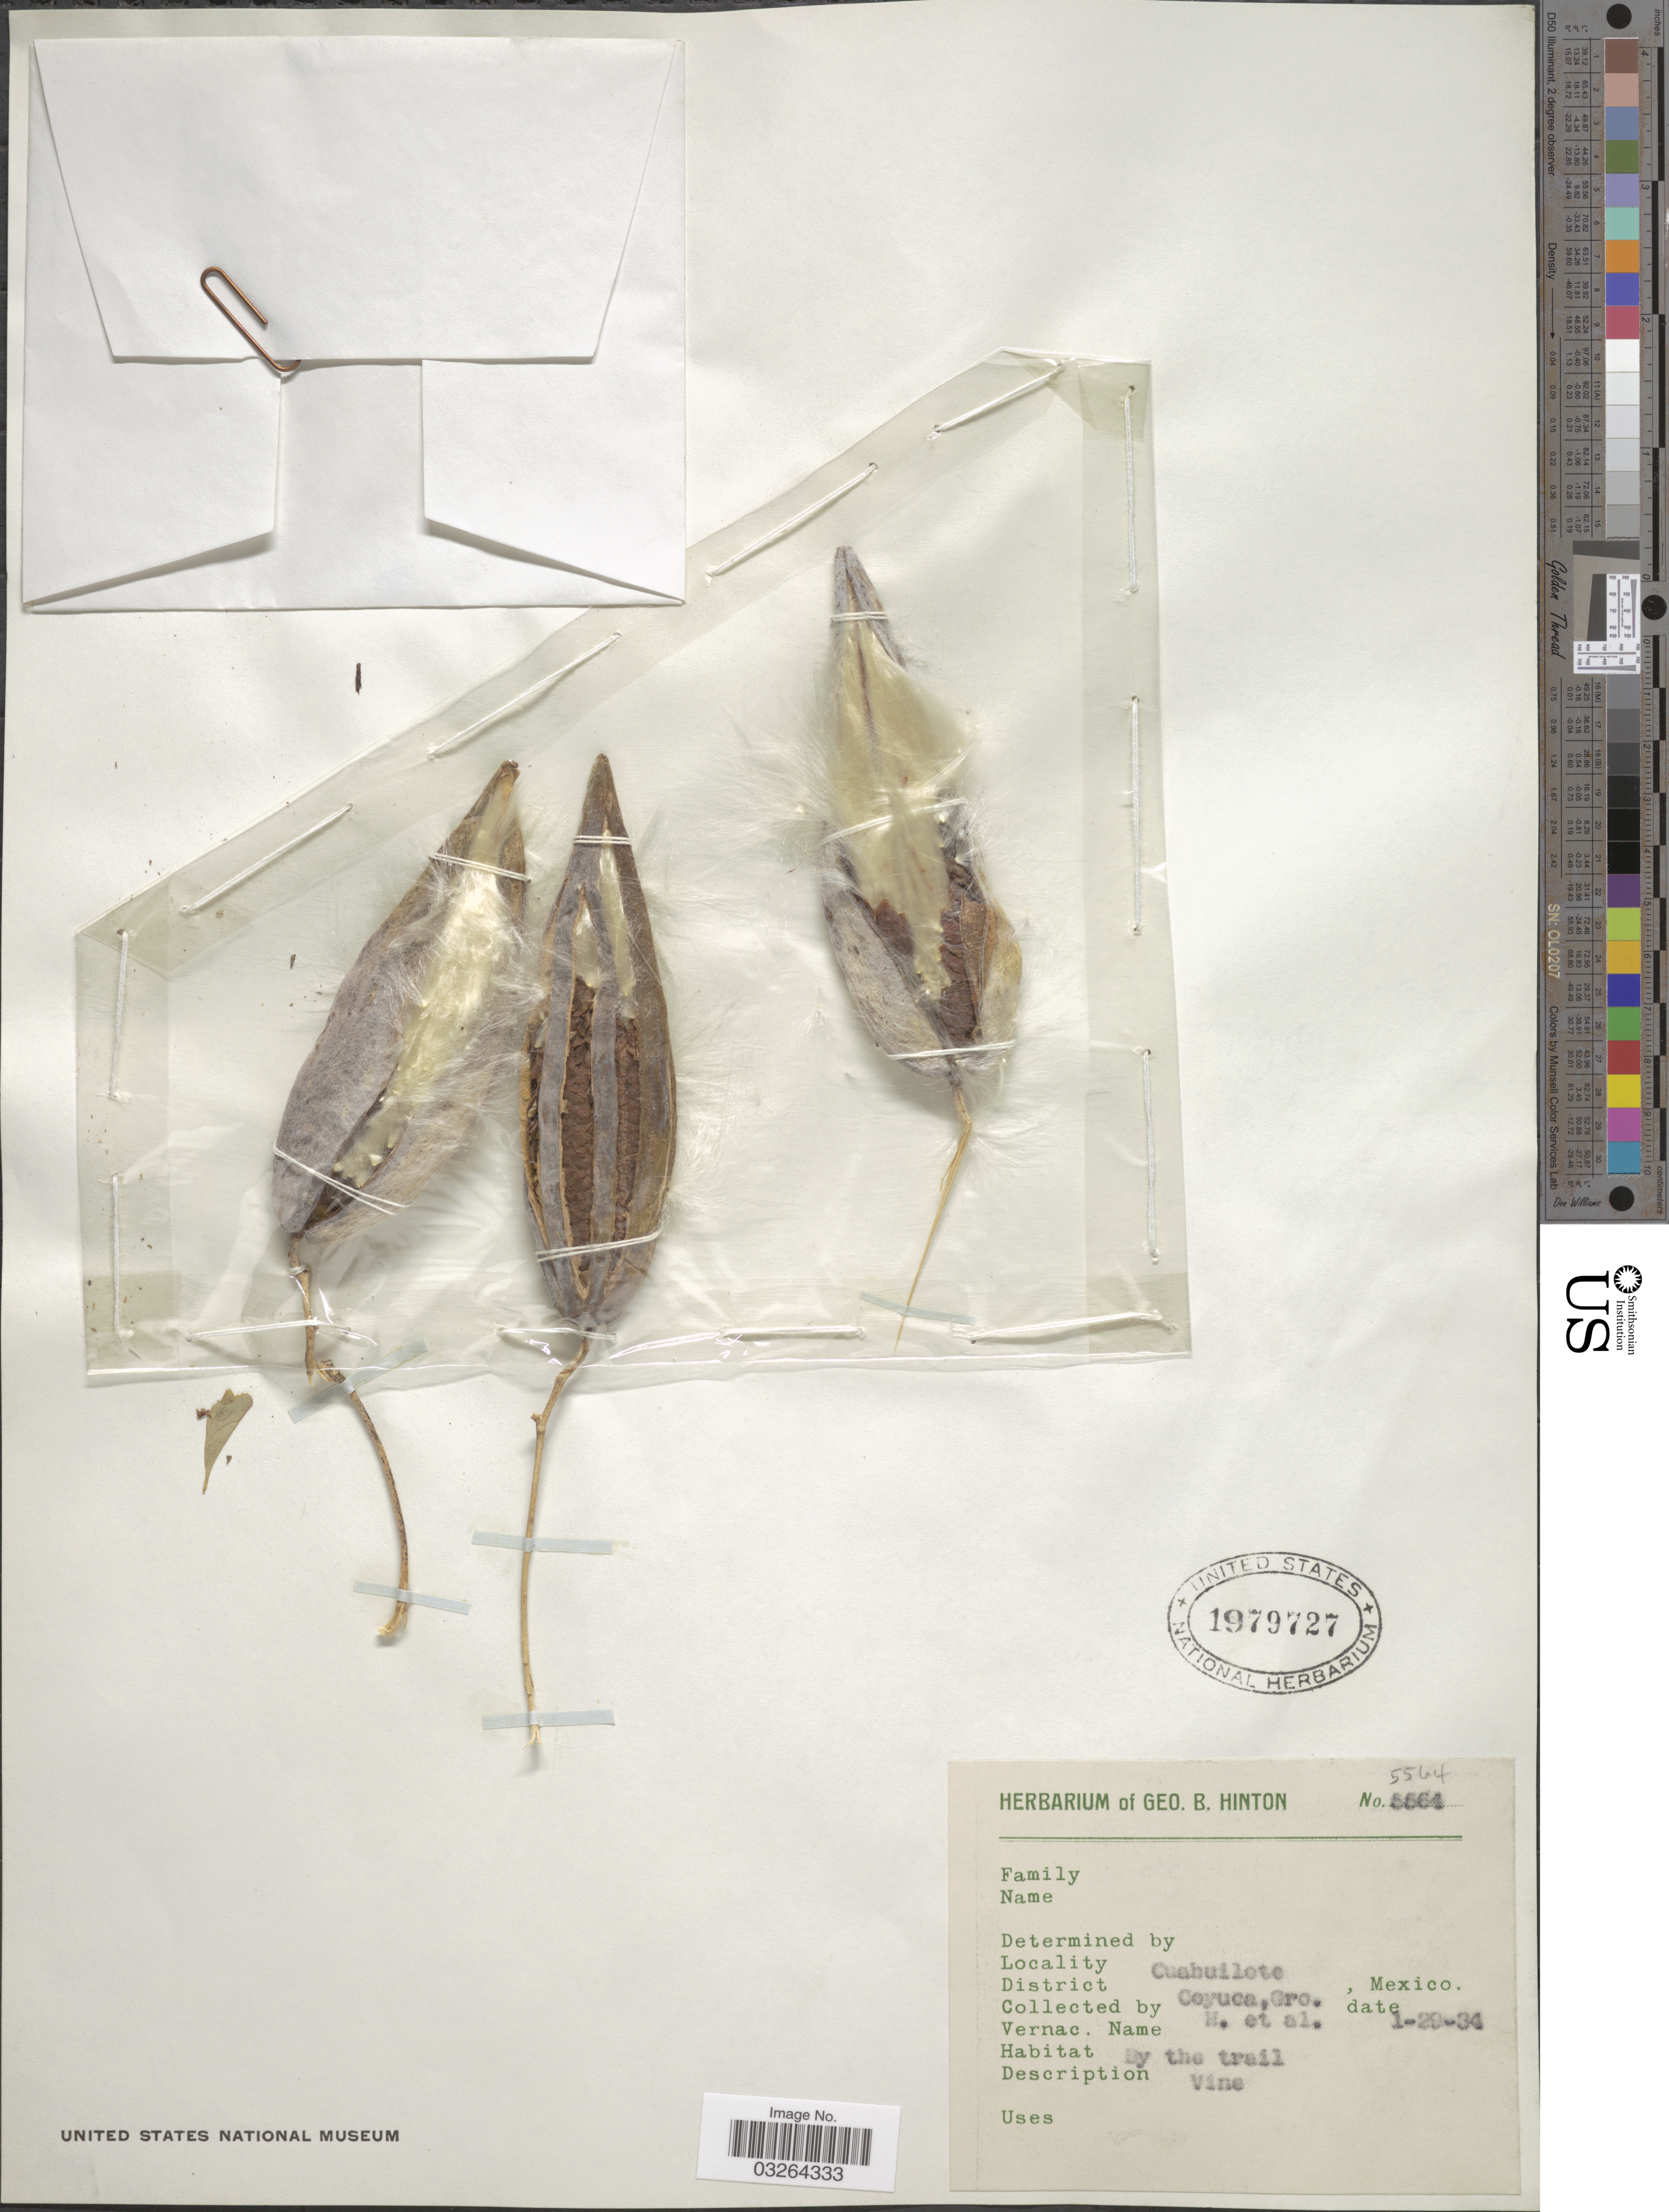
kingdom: Plantae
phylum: Tracheophyta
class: Magnoliopsida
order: Gentianales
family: Apocynaceae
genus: Cynanchum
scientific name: Cynanchum sp.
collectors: G. B. Hinton & et al.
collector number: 5564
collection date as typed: Transcribed d/m/y: 29/1/34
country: Mexico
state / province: Guerrero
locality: Cuahuilote. District Coyuca.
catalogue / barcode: US 1979727